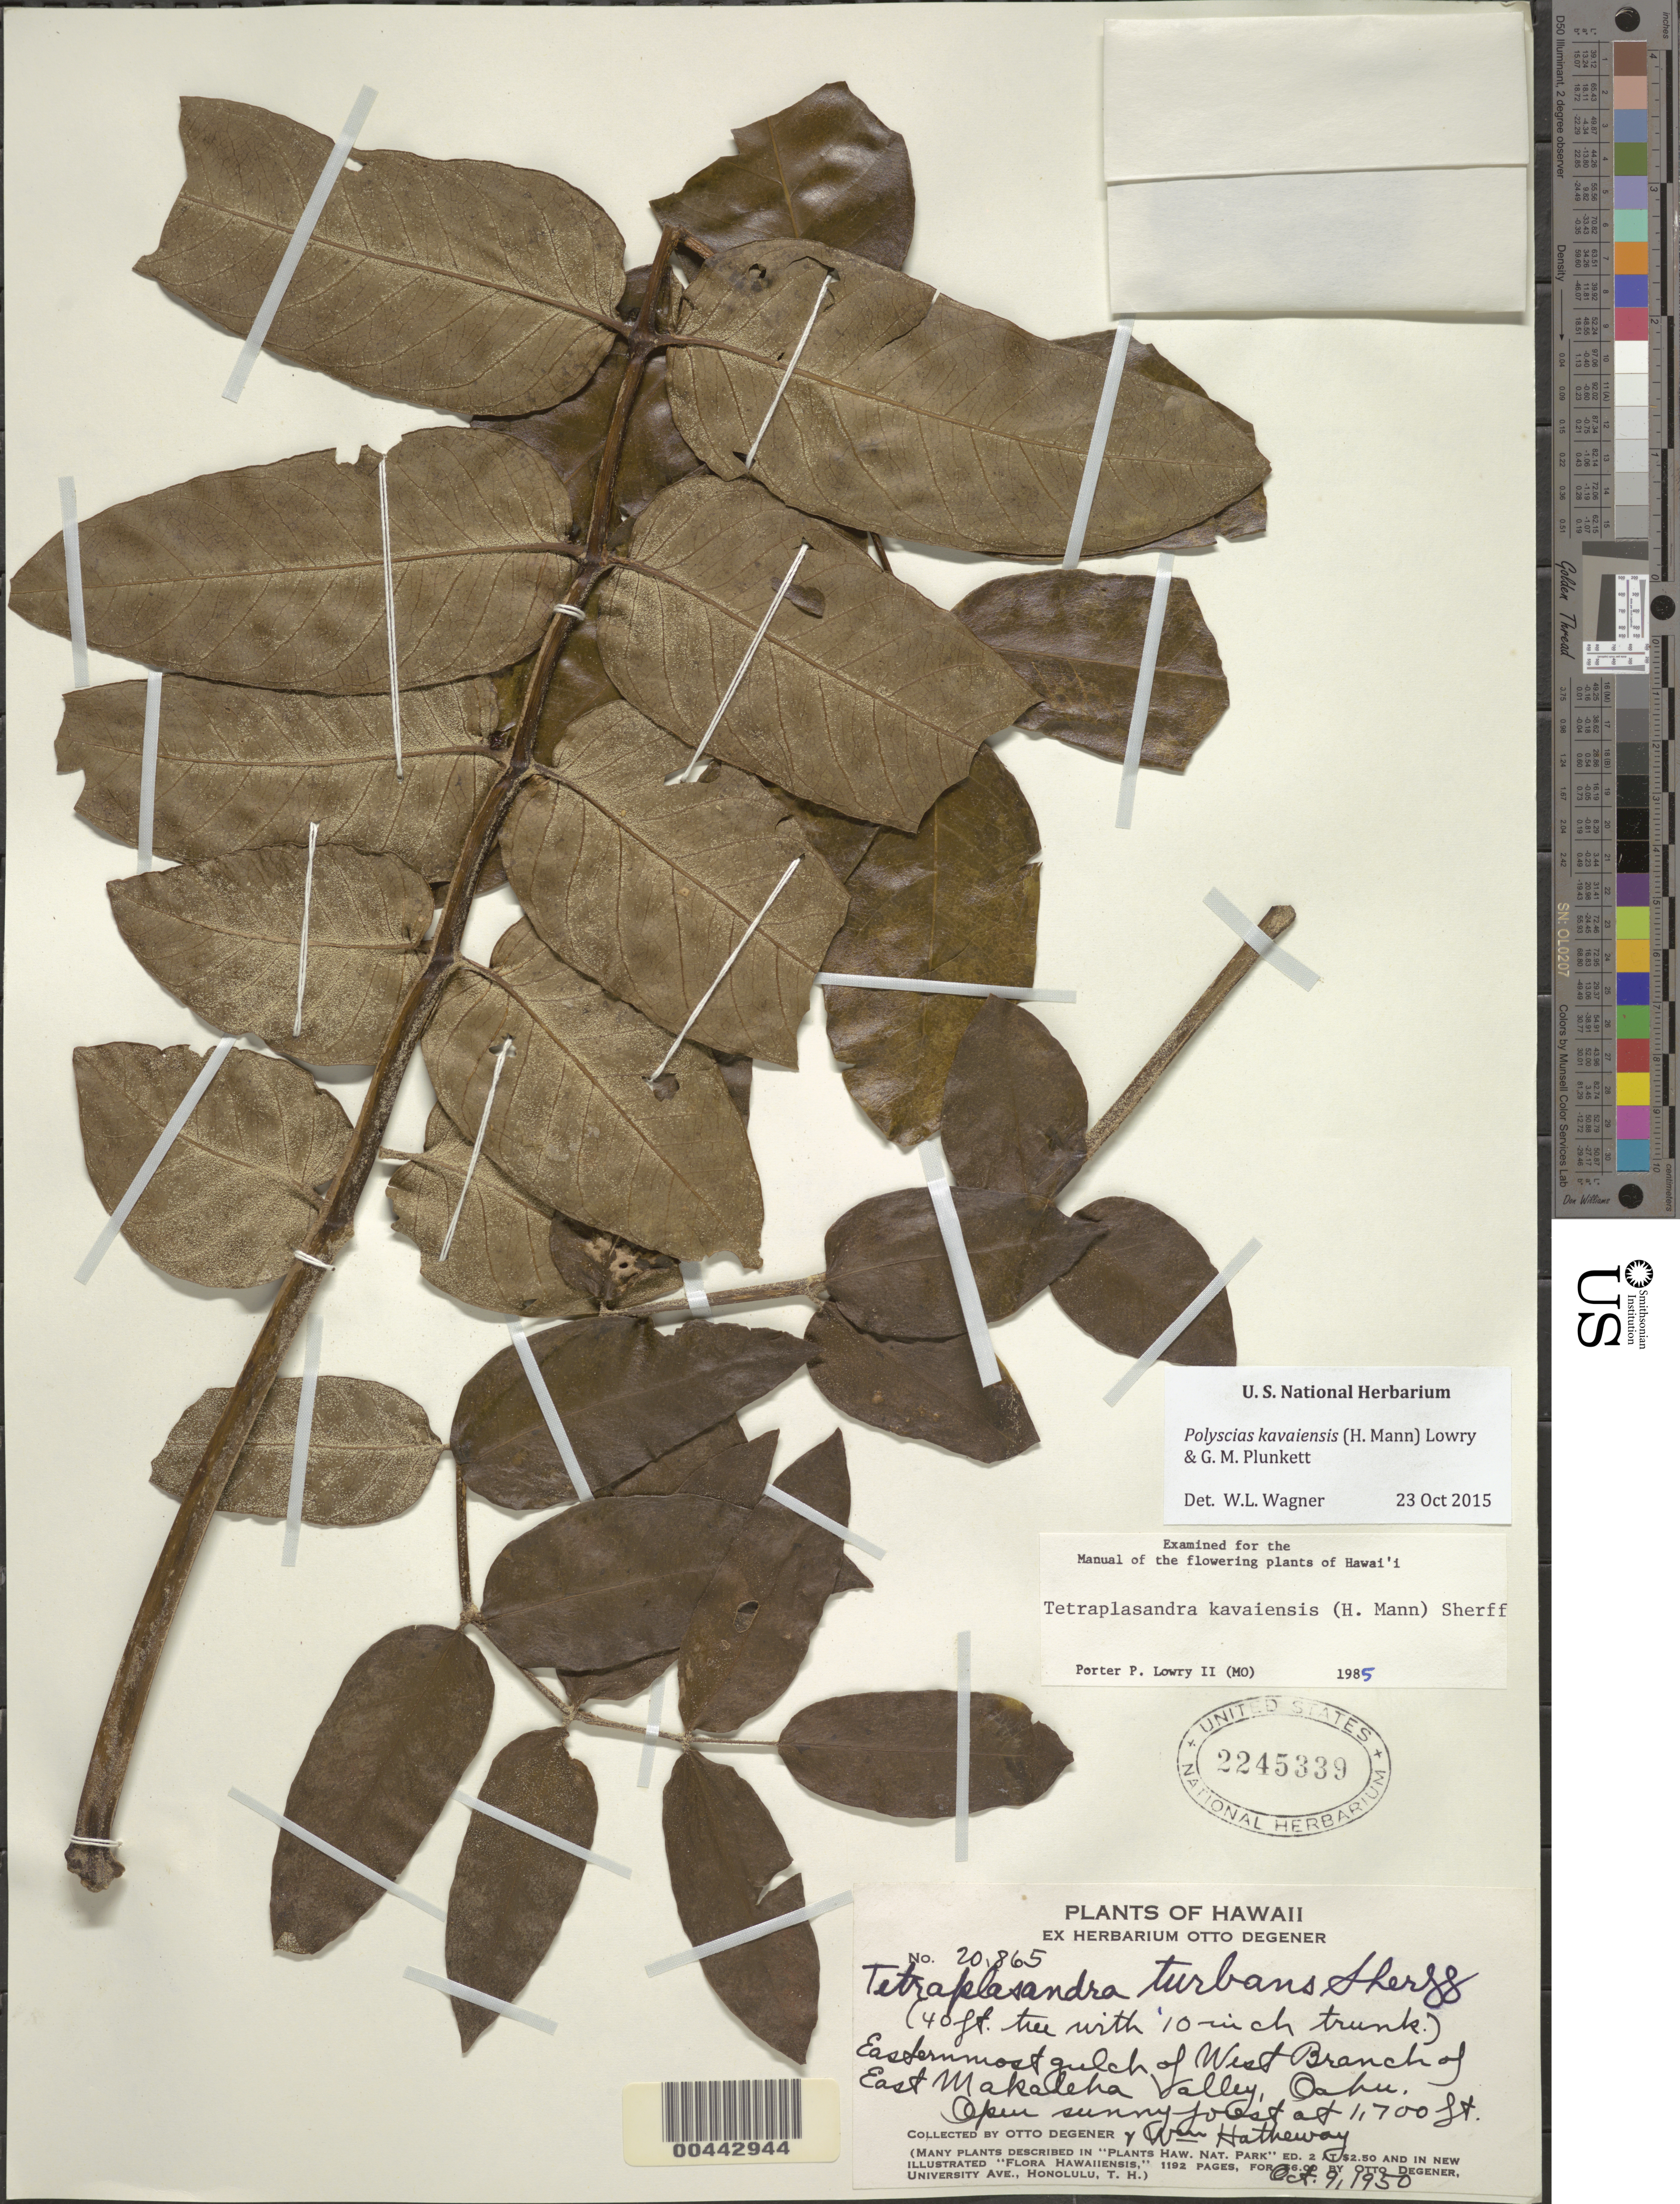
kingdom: Plantae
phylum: Tracheophyta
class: Magnoliopsida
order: Apiales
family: Araliaceae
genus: Polyscias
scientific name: Polyscias kavaiensis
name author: (H. Mann) Lowry & G. M. Plunkett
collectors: O. Degener & W. Hatheway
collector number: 20865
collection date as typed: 9 Oct 1950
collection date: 1950-10-09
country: United States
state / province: Hawaii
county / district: Honolulu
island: Oahu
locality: Easternmost gulch of West Branch of East Makaleha Valley.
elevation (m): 518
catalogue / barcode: US 2245339